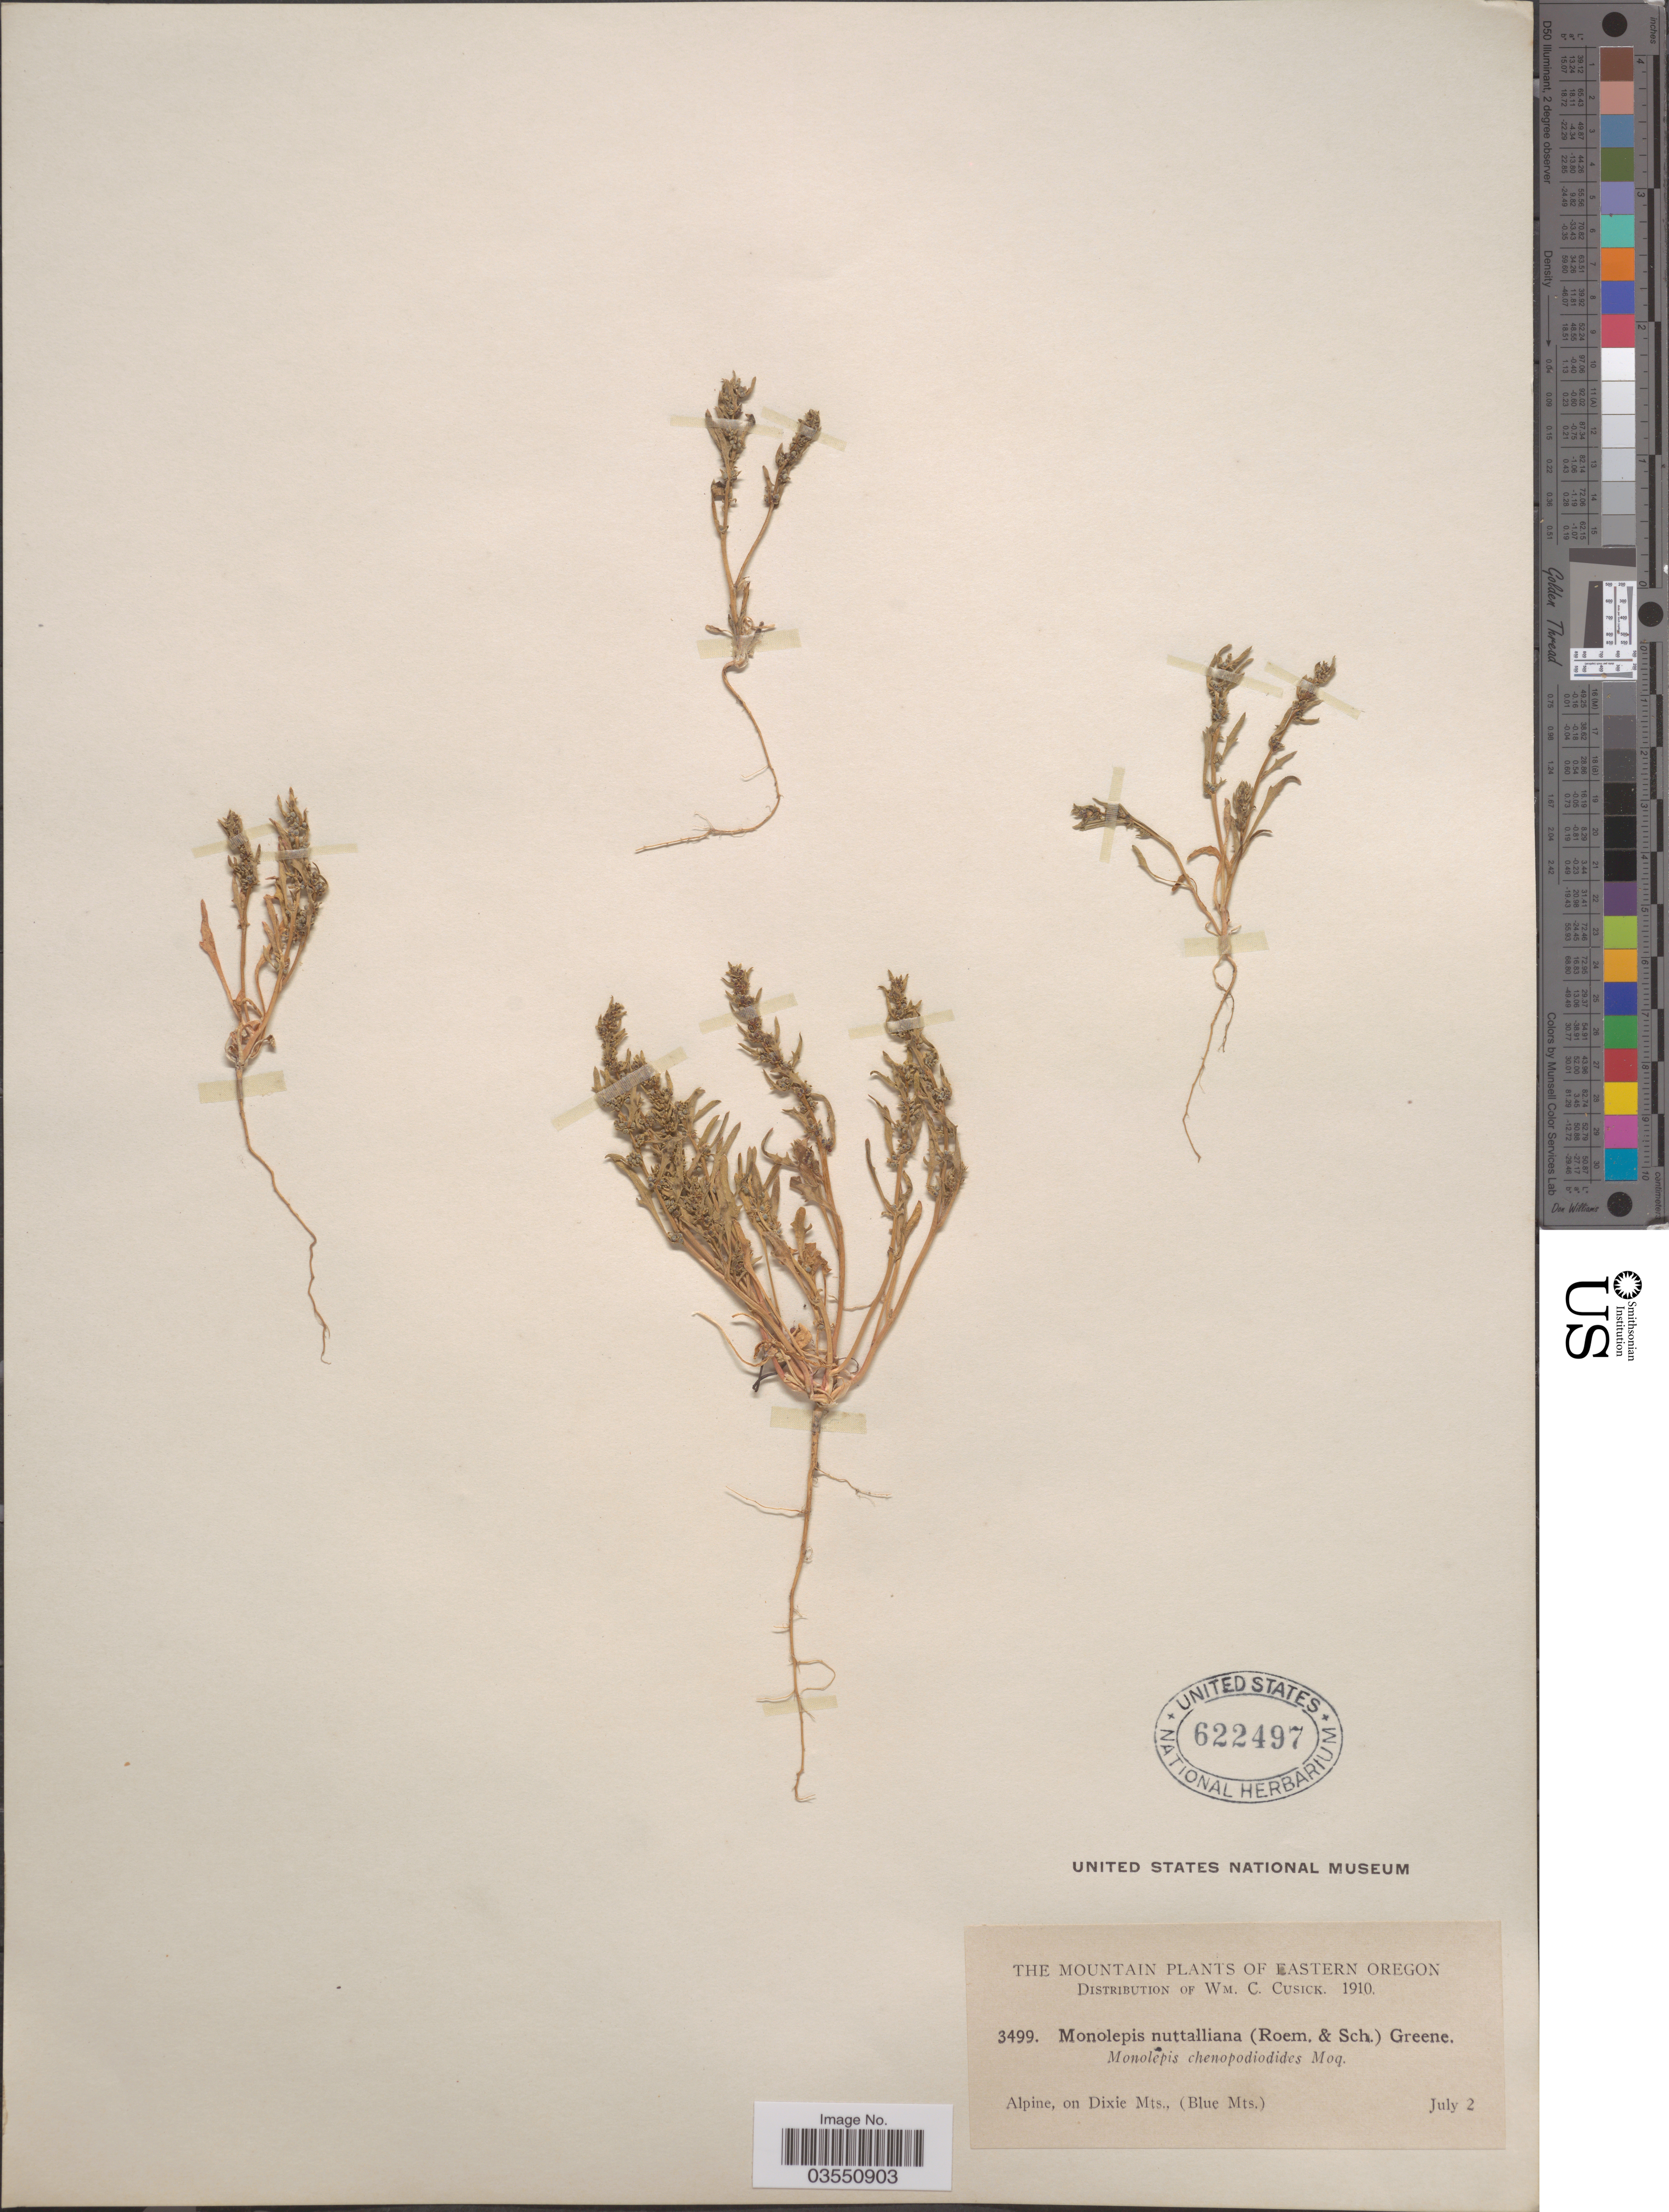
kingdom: Plantae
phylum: Tracheophyta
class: Magnoliopsida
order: Caryophyllales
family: Amaranthaceae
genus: Blitum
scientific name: Blitum nuttallianum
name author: Schult.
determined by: U.S. National Herbarium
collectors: W. C. Cusick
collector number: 3499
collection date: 1910-07-02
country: United States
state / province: Oregon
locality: Eastern Oregon. Alpine, on Dixie Mts., (Blue Mts.).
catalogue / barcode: US 622497